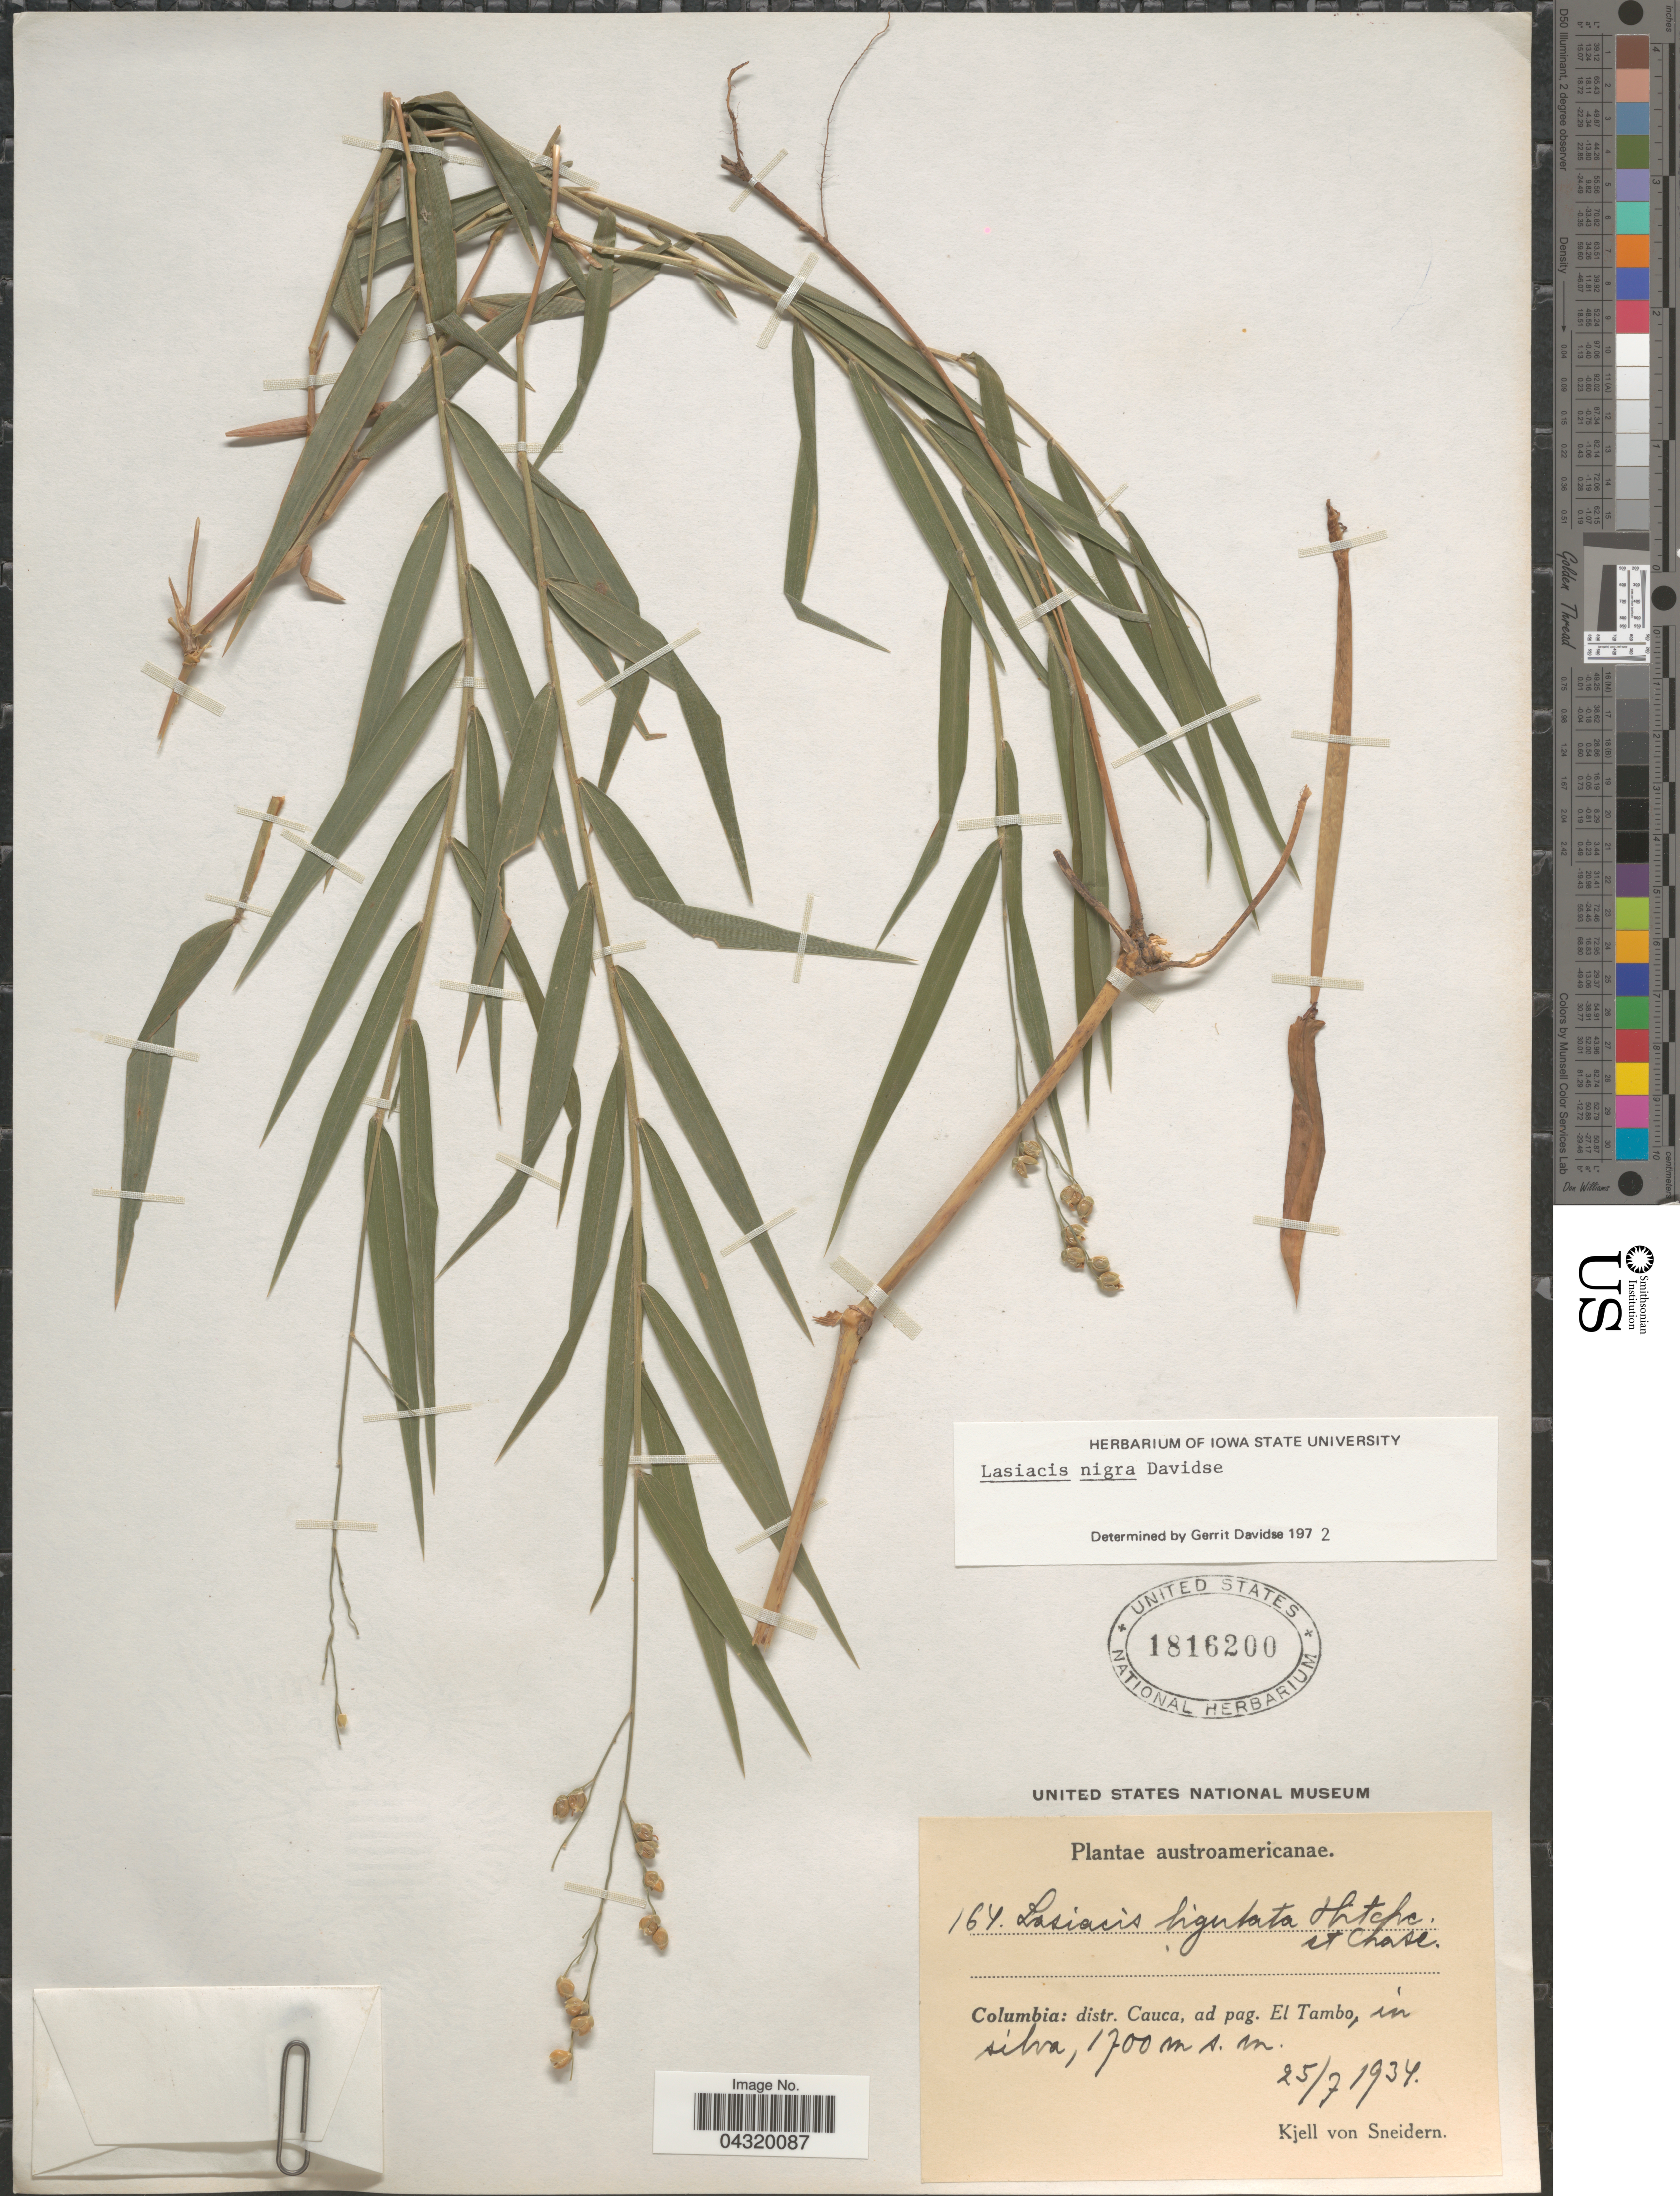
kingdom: Plantae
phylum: Tracheophyta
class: Liliopsida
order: Poales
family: Poaceae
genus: Lasiacis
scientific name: Lasiacis nigra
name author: Davidse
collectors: K. von Sneidern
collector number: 164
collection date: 1934-07-25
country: Colombia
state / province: Cauca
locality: Austroamericanae. Distr. Cauca, ad pag. El Tambo, in silva.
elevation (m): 1700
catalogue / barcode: US 1816200